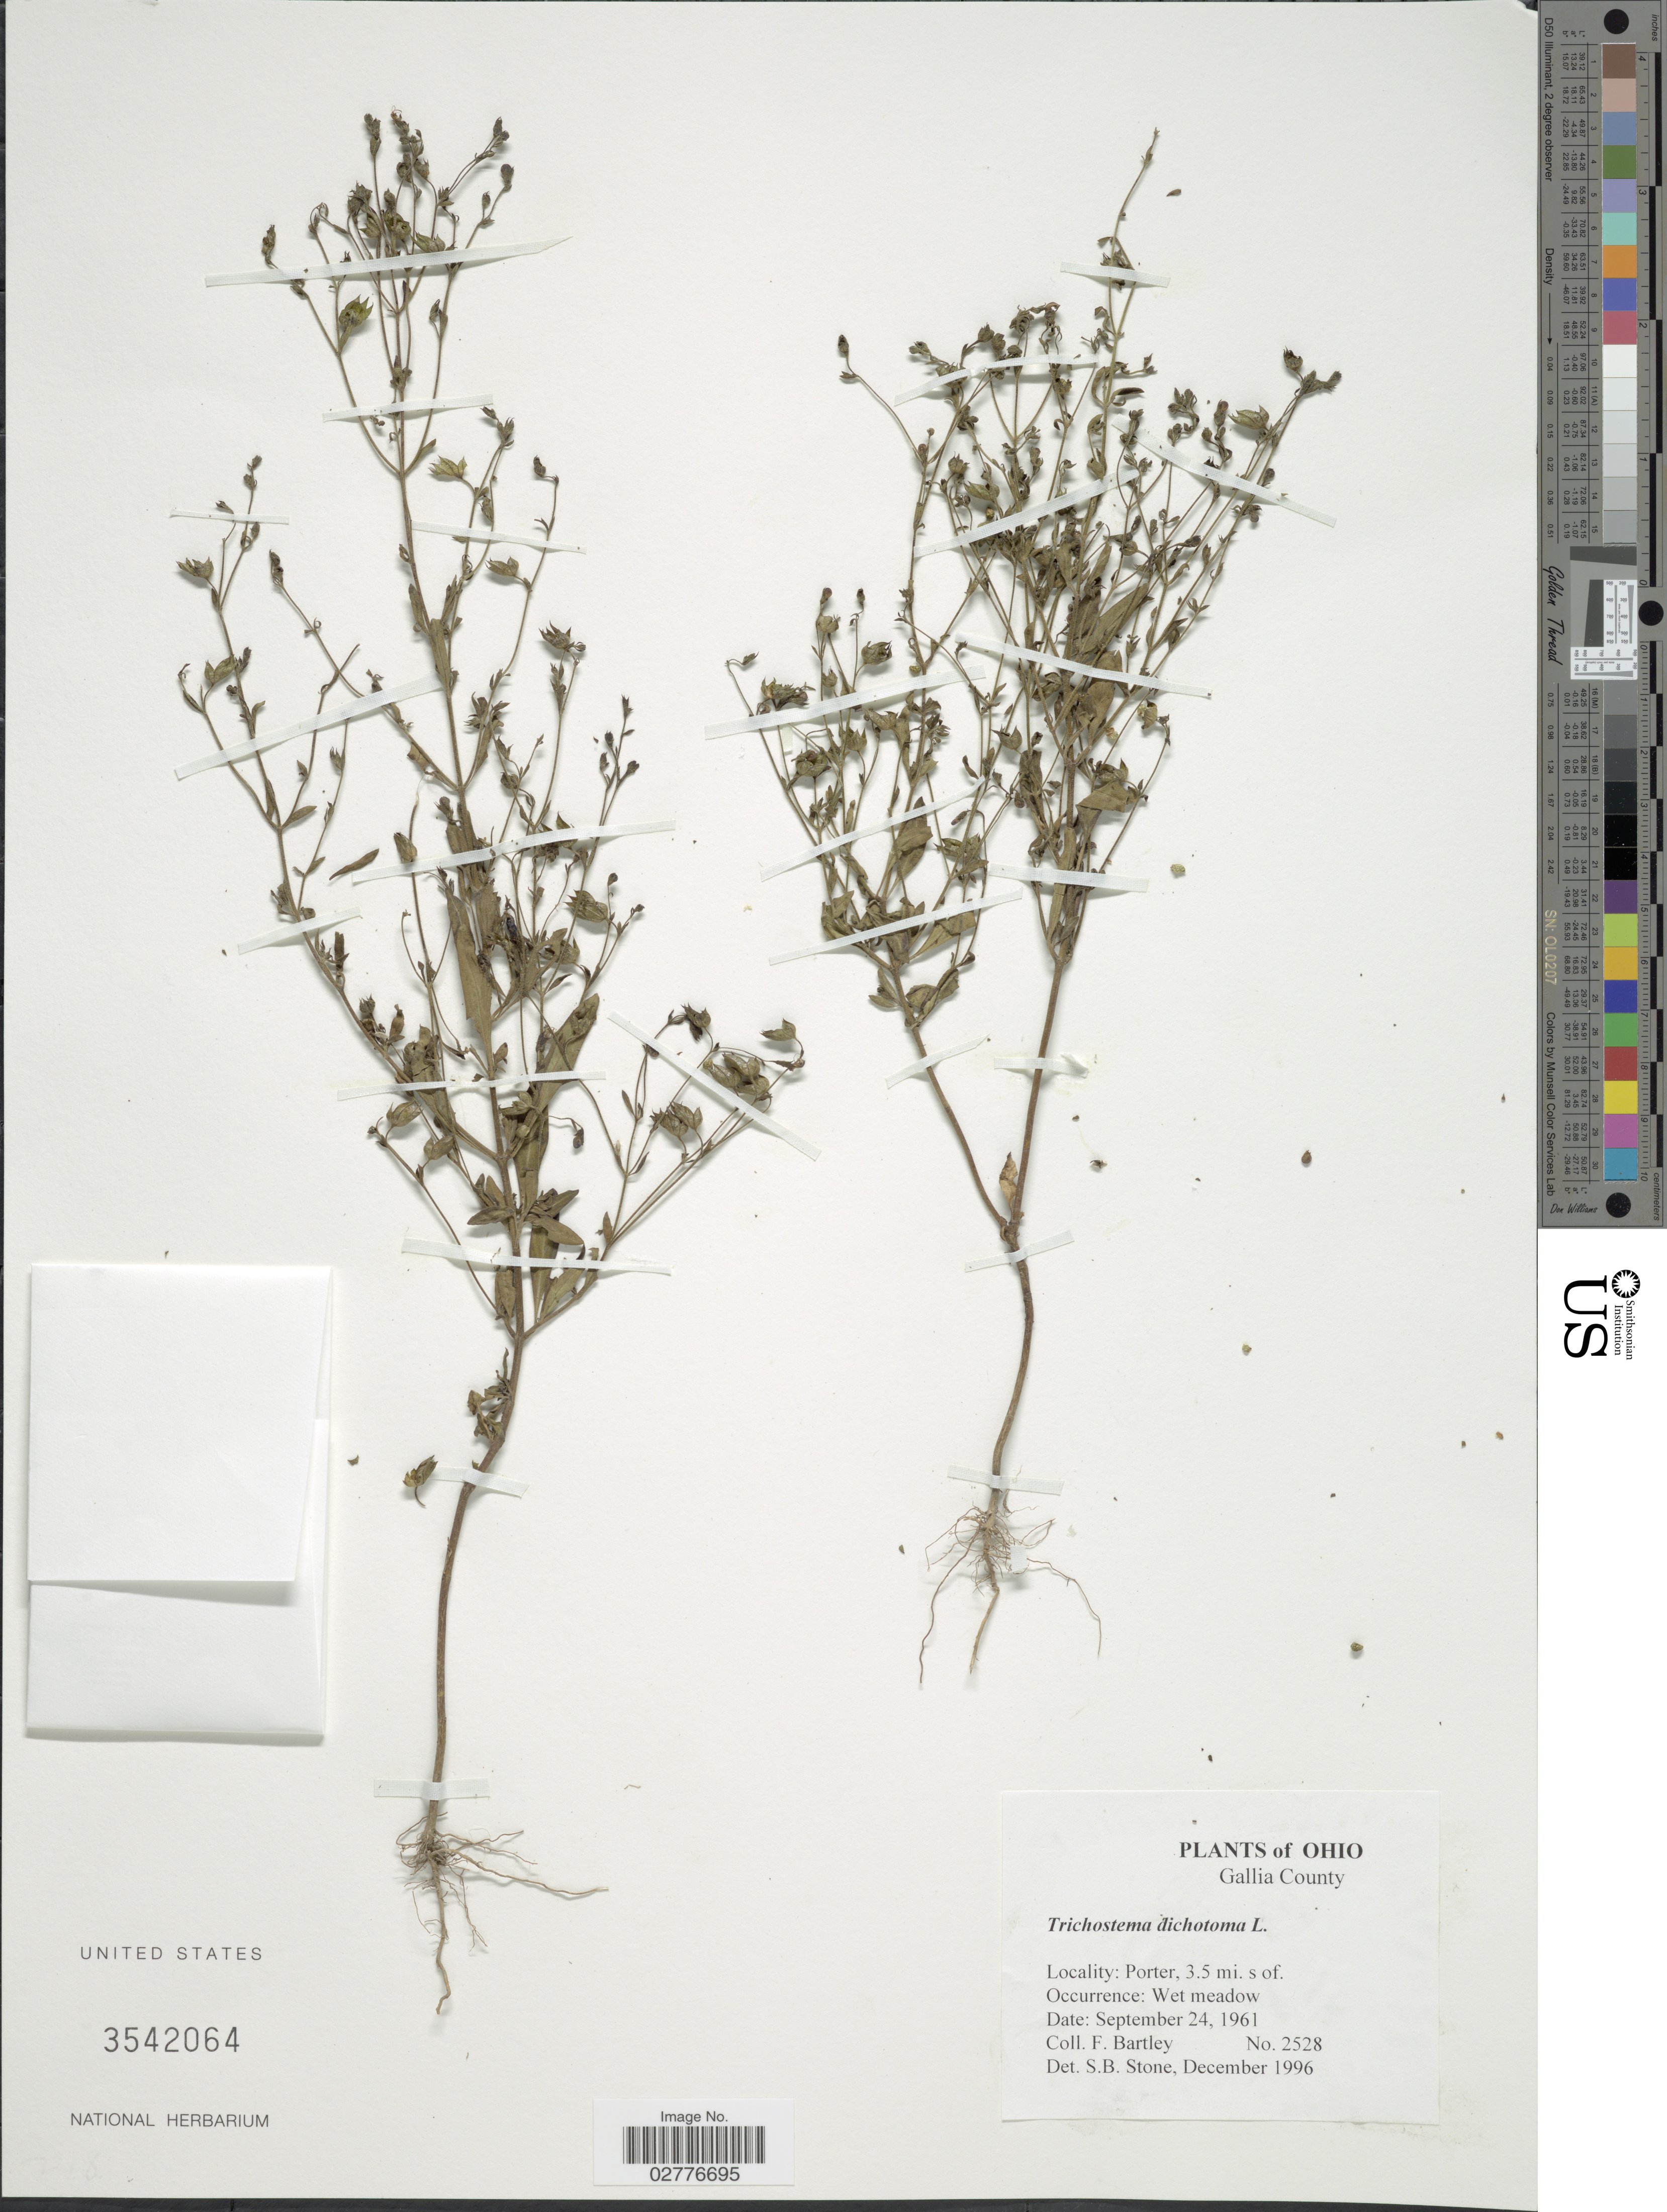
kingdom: Plantae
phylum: Tracheophyta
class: Magnoliopsida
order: Lamiales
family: Lamiaceae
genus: Trichostema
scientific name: Trichostema dichotomum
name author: L.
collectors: F. Bartley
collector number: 2528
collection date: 1961-09-24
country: United States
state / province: Ohio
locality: Gallia County. Porter, 3.5 mi. s of.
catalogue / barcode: US 3542064